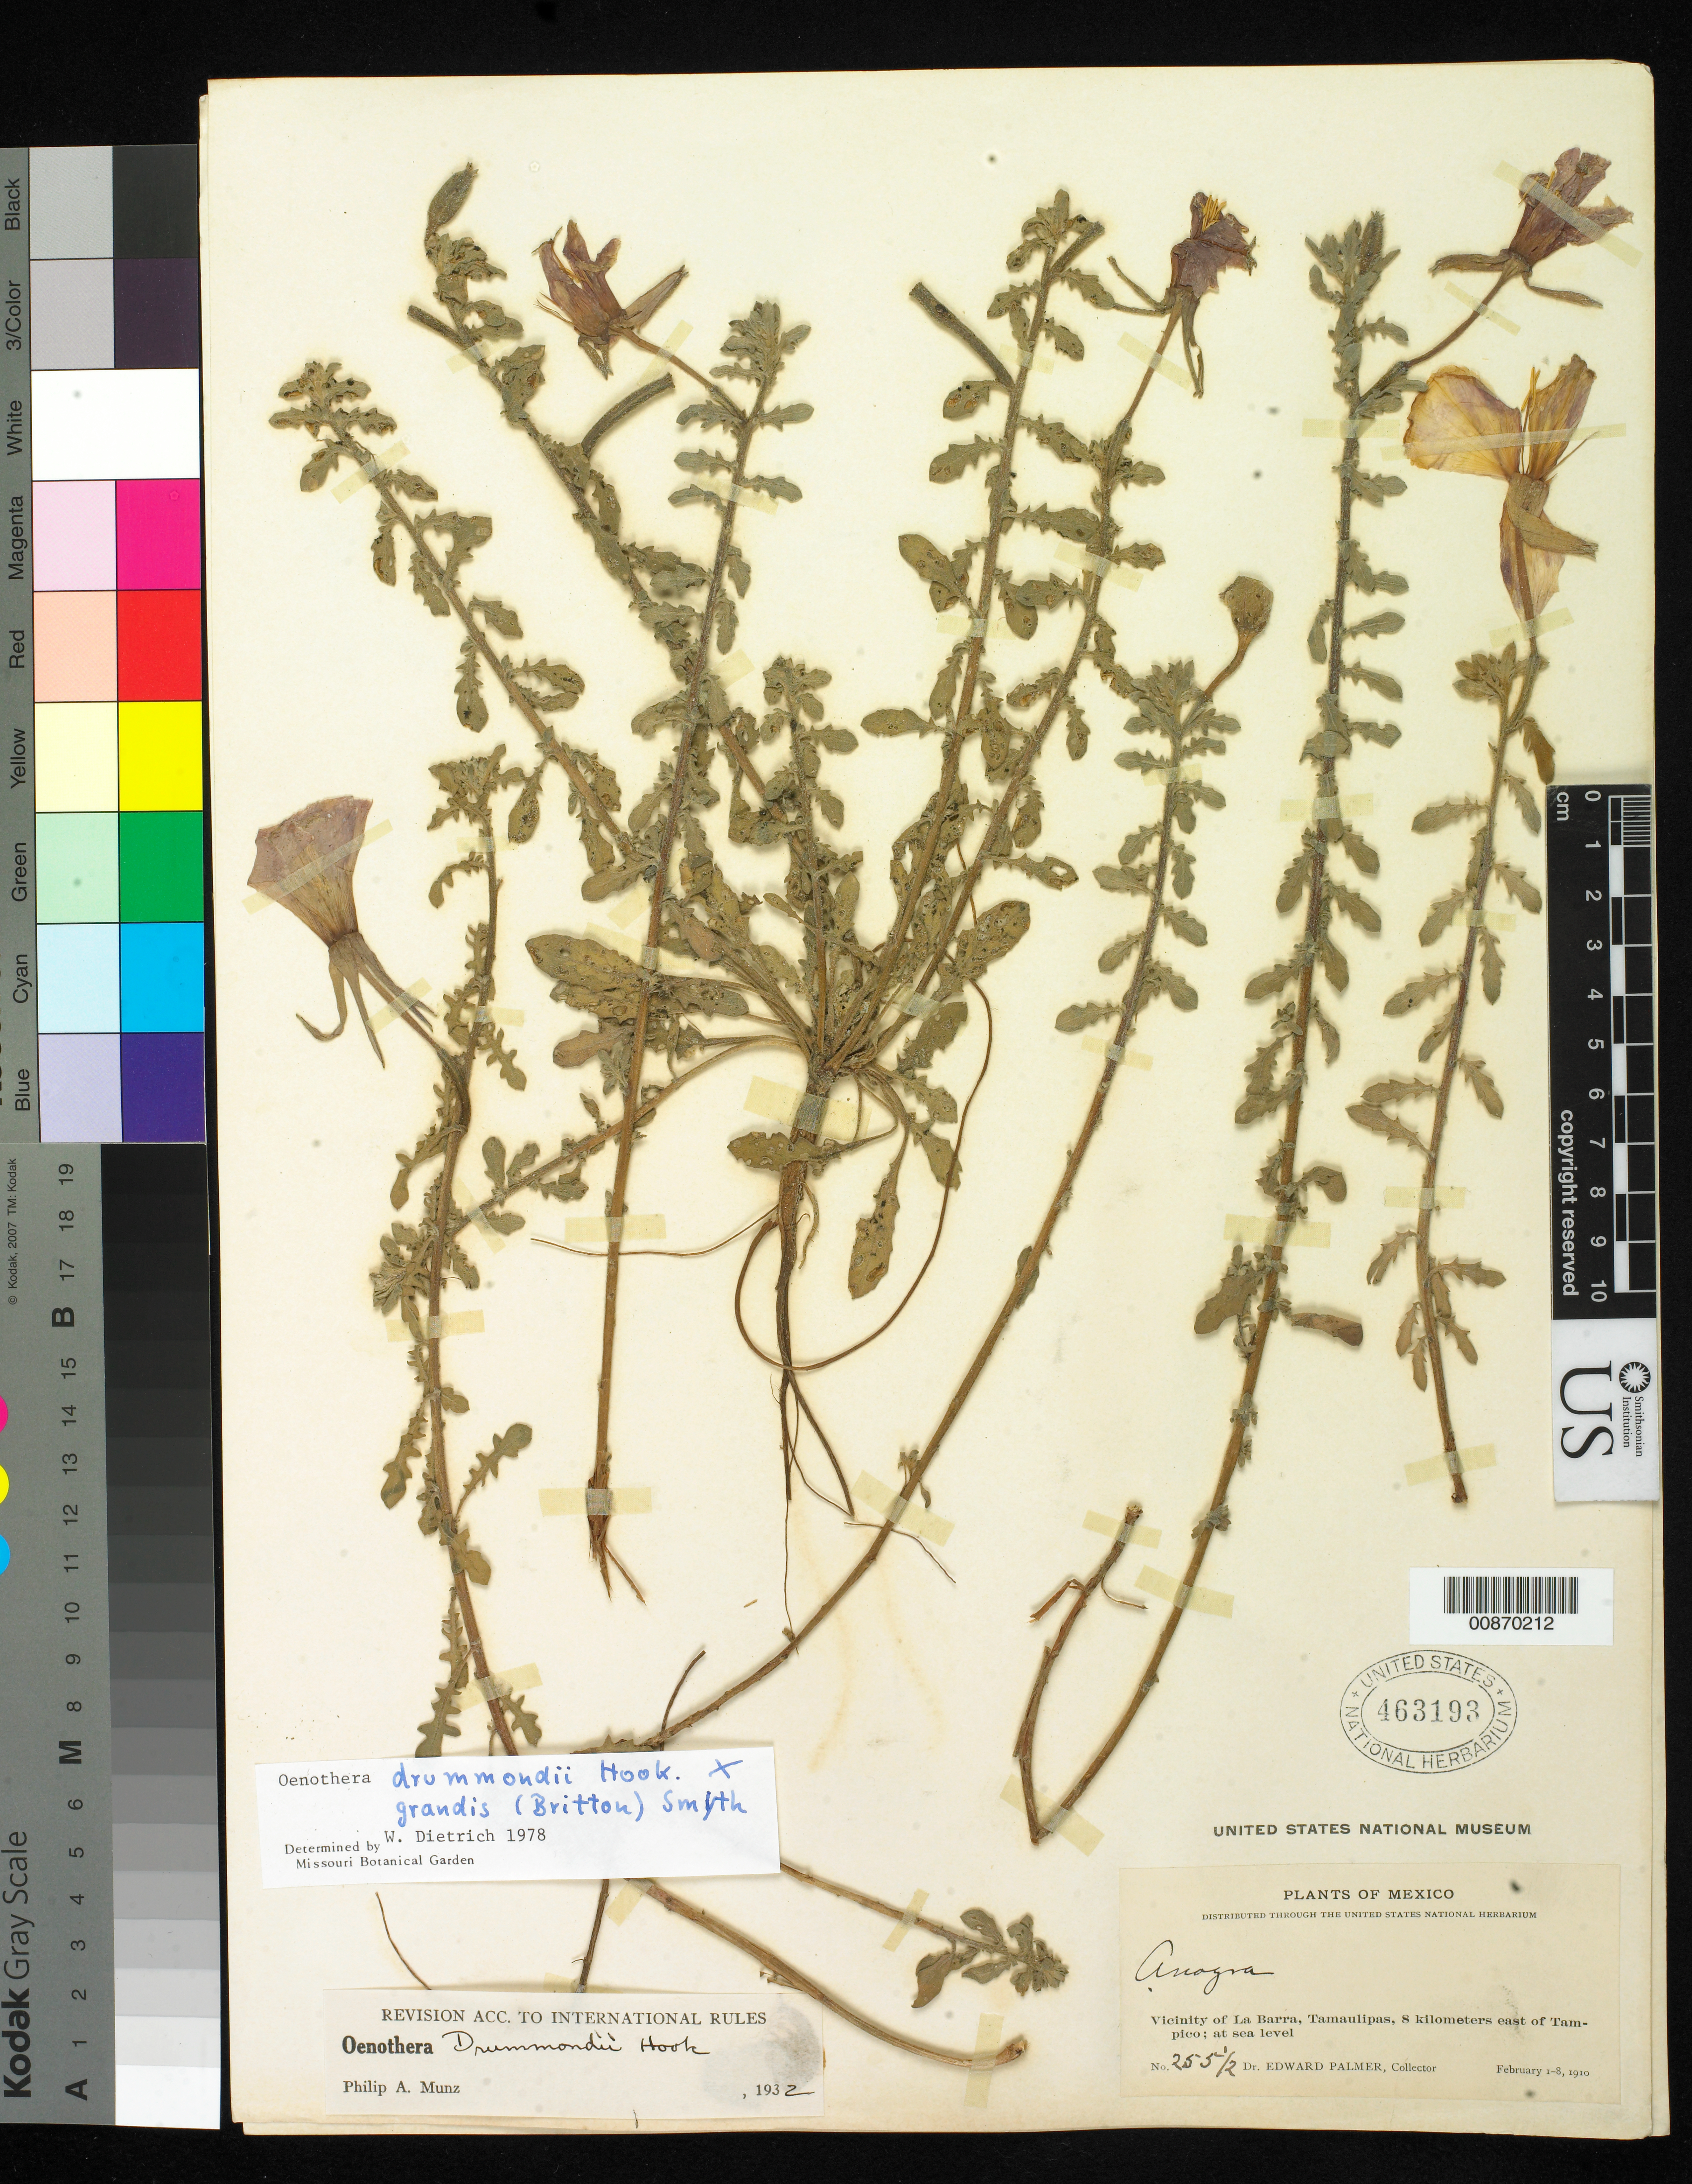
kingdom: Plantae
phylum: Tracheophyta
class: Magnoliopsida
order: Myrtales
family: Onagraceae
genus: Oenothera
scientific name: Oenothera drummondii subsp. drummondii x O. grandis (Britton) Smyth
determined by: Wagner, W. L., (BOT), Smithsonian Institution - National Museum of Natural History (UNITED STATES)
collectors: E. Palmer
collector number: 255½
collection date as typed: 01 Feb 1910 to 08 Feb 1910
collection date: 1910-02-01/1910-02-08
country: Mexico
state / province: Tamaulipas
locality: Vicinity of La Barra, 8 Kilometers east of Tampico.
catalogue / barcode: US 463193